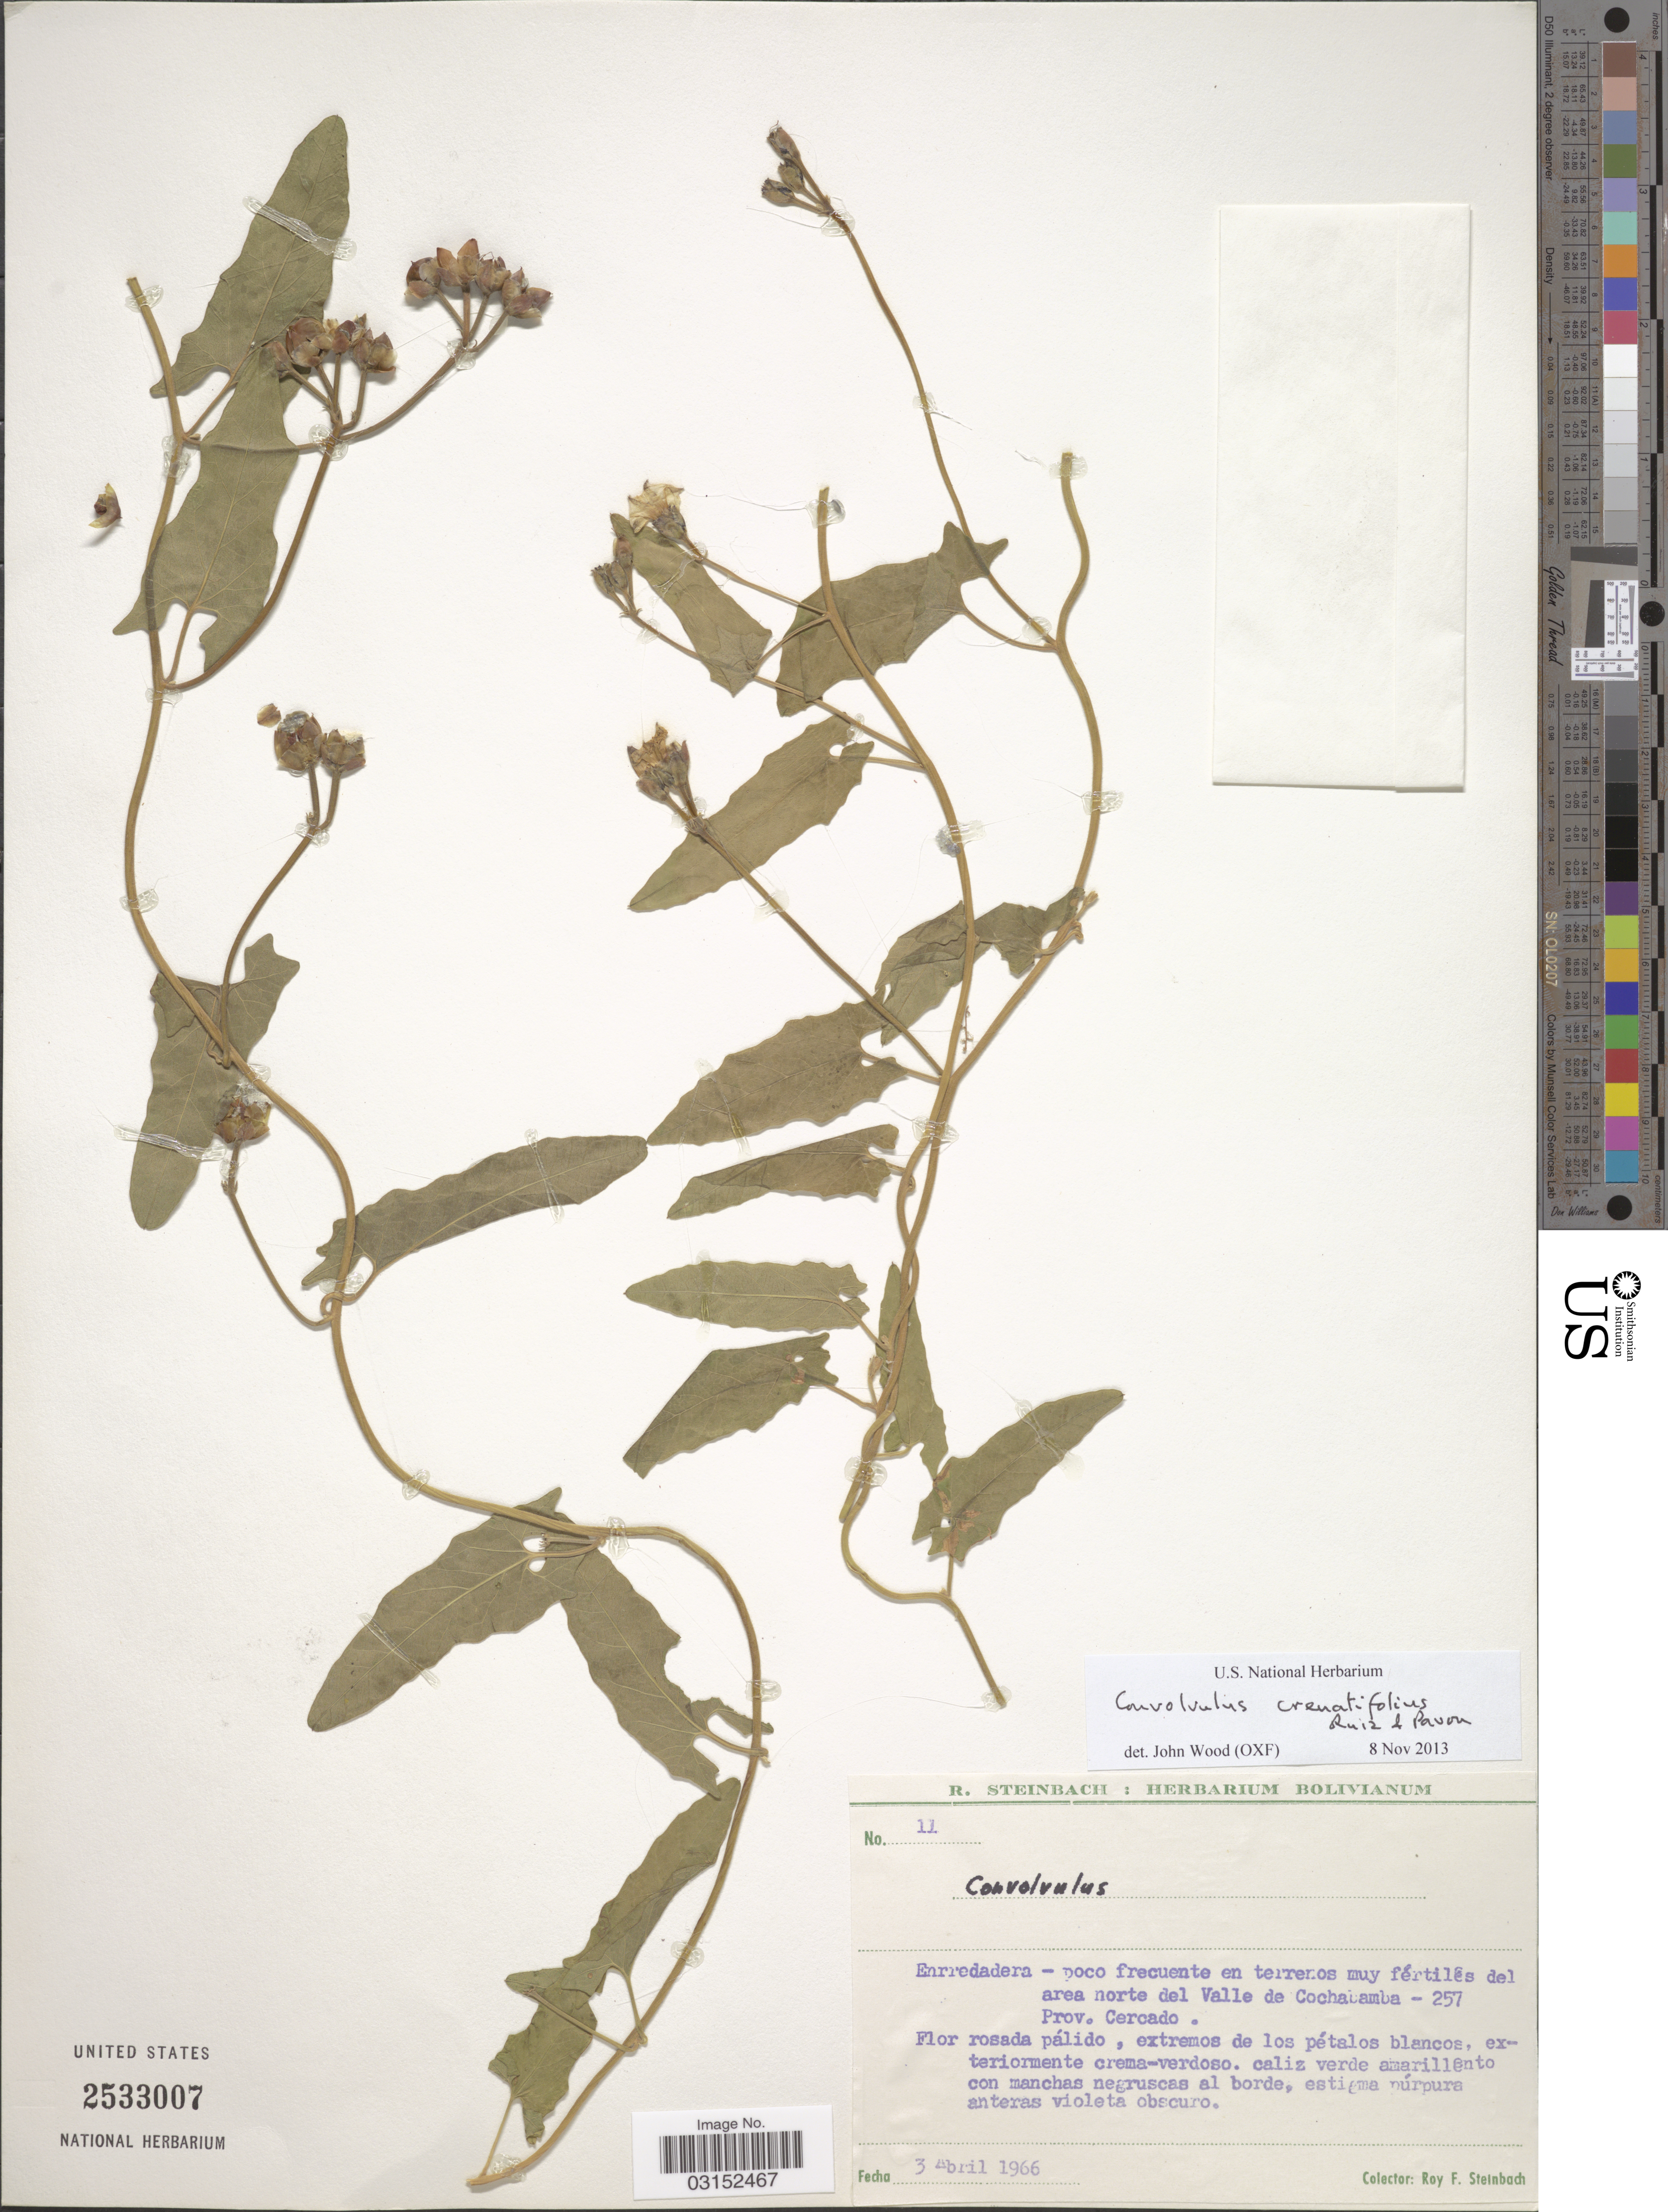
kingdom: Plantae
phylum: Tracheophyta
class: Magnoliopsida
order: Solanales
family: Convolvulaceae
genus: Convolvulus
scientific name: Convolvulus crenatifolius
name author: Ruiz & Pav.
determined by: Wood, John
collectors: R. F. Steinbach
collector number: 11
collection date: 1966-04-03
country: Bolivia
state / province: Cochabamba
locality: Enrredadera - poco frecuente en terrenos muy fértilles del area norte del Valle de Cochabamba, Prov. Cercado.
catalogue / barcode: US 2533007